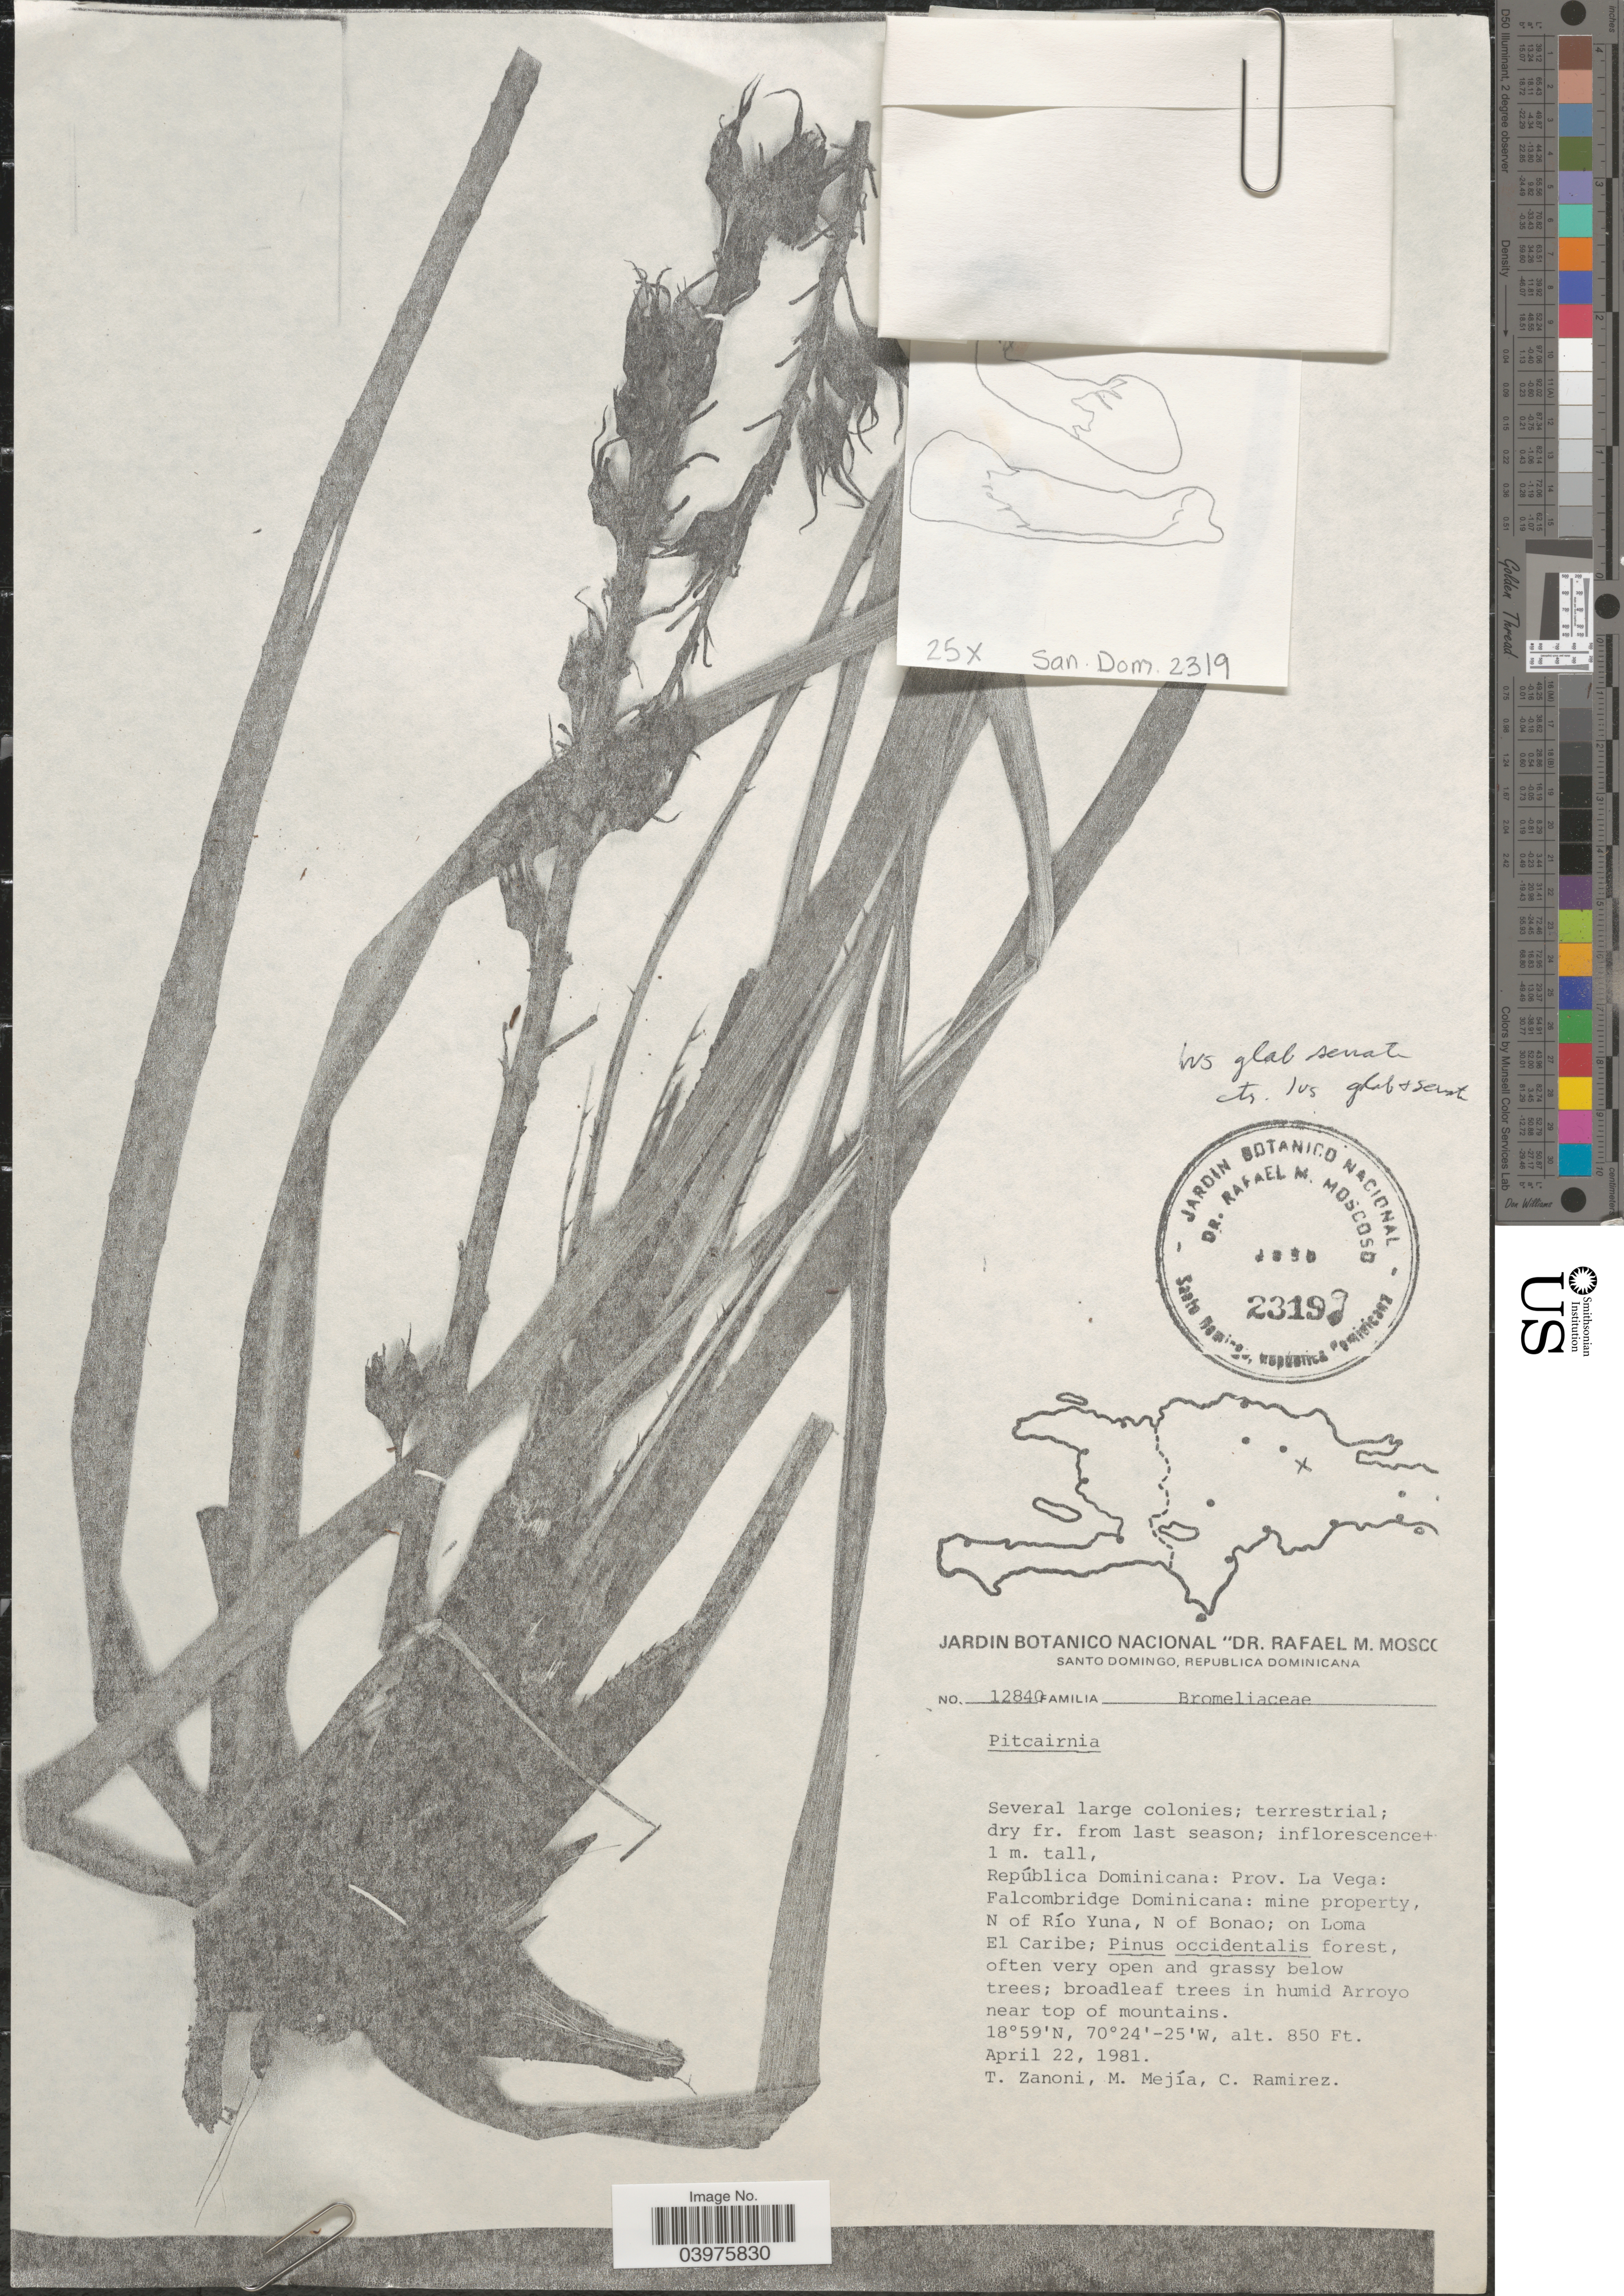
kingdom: Plantae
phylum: Tracheophyta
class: Liliopsida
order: Poales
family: Bromeliaceae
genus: Pitcairnia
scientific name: Pitcairnia jimenezii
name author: L.B. Sm.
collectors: T. Zanoni, M. Mejia & C. Ramirez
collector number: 12840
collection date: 1981-04-22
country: Dominican Republic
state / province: La Vega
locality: Falcombridge Dominicana: N of Río Yuna, N of Bonao; on Loma El Caribe.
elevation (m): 259